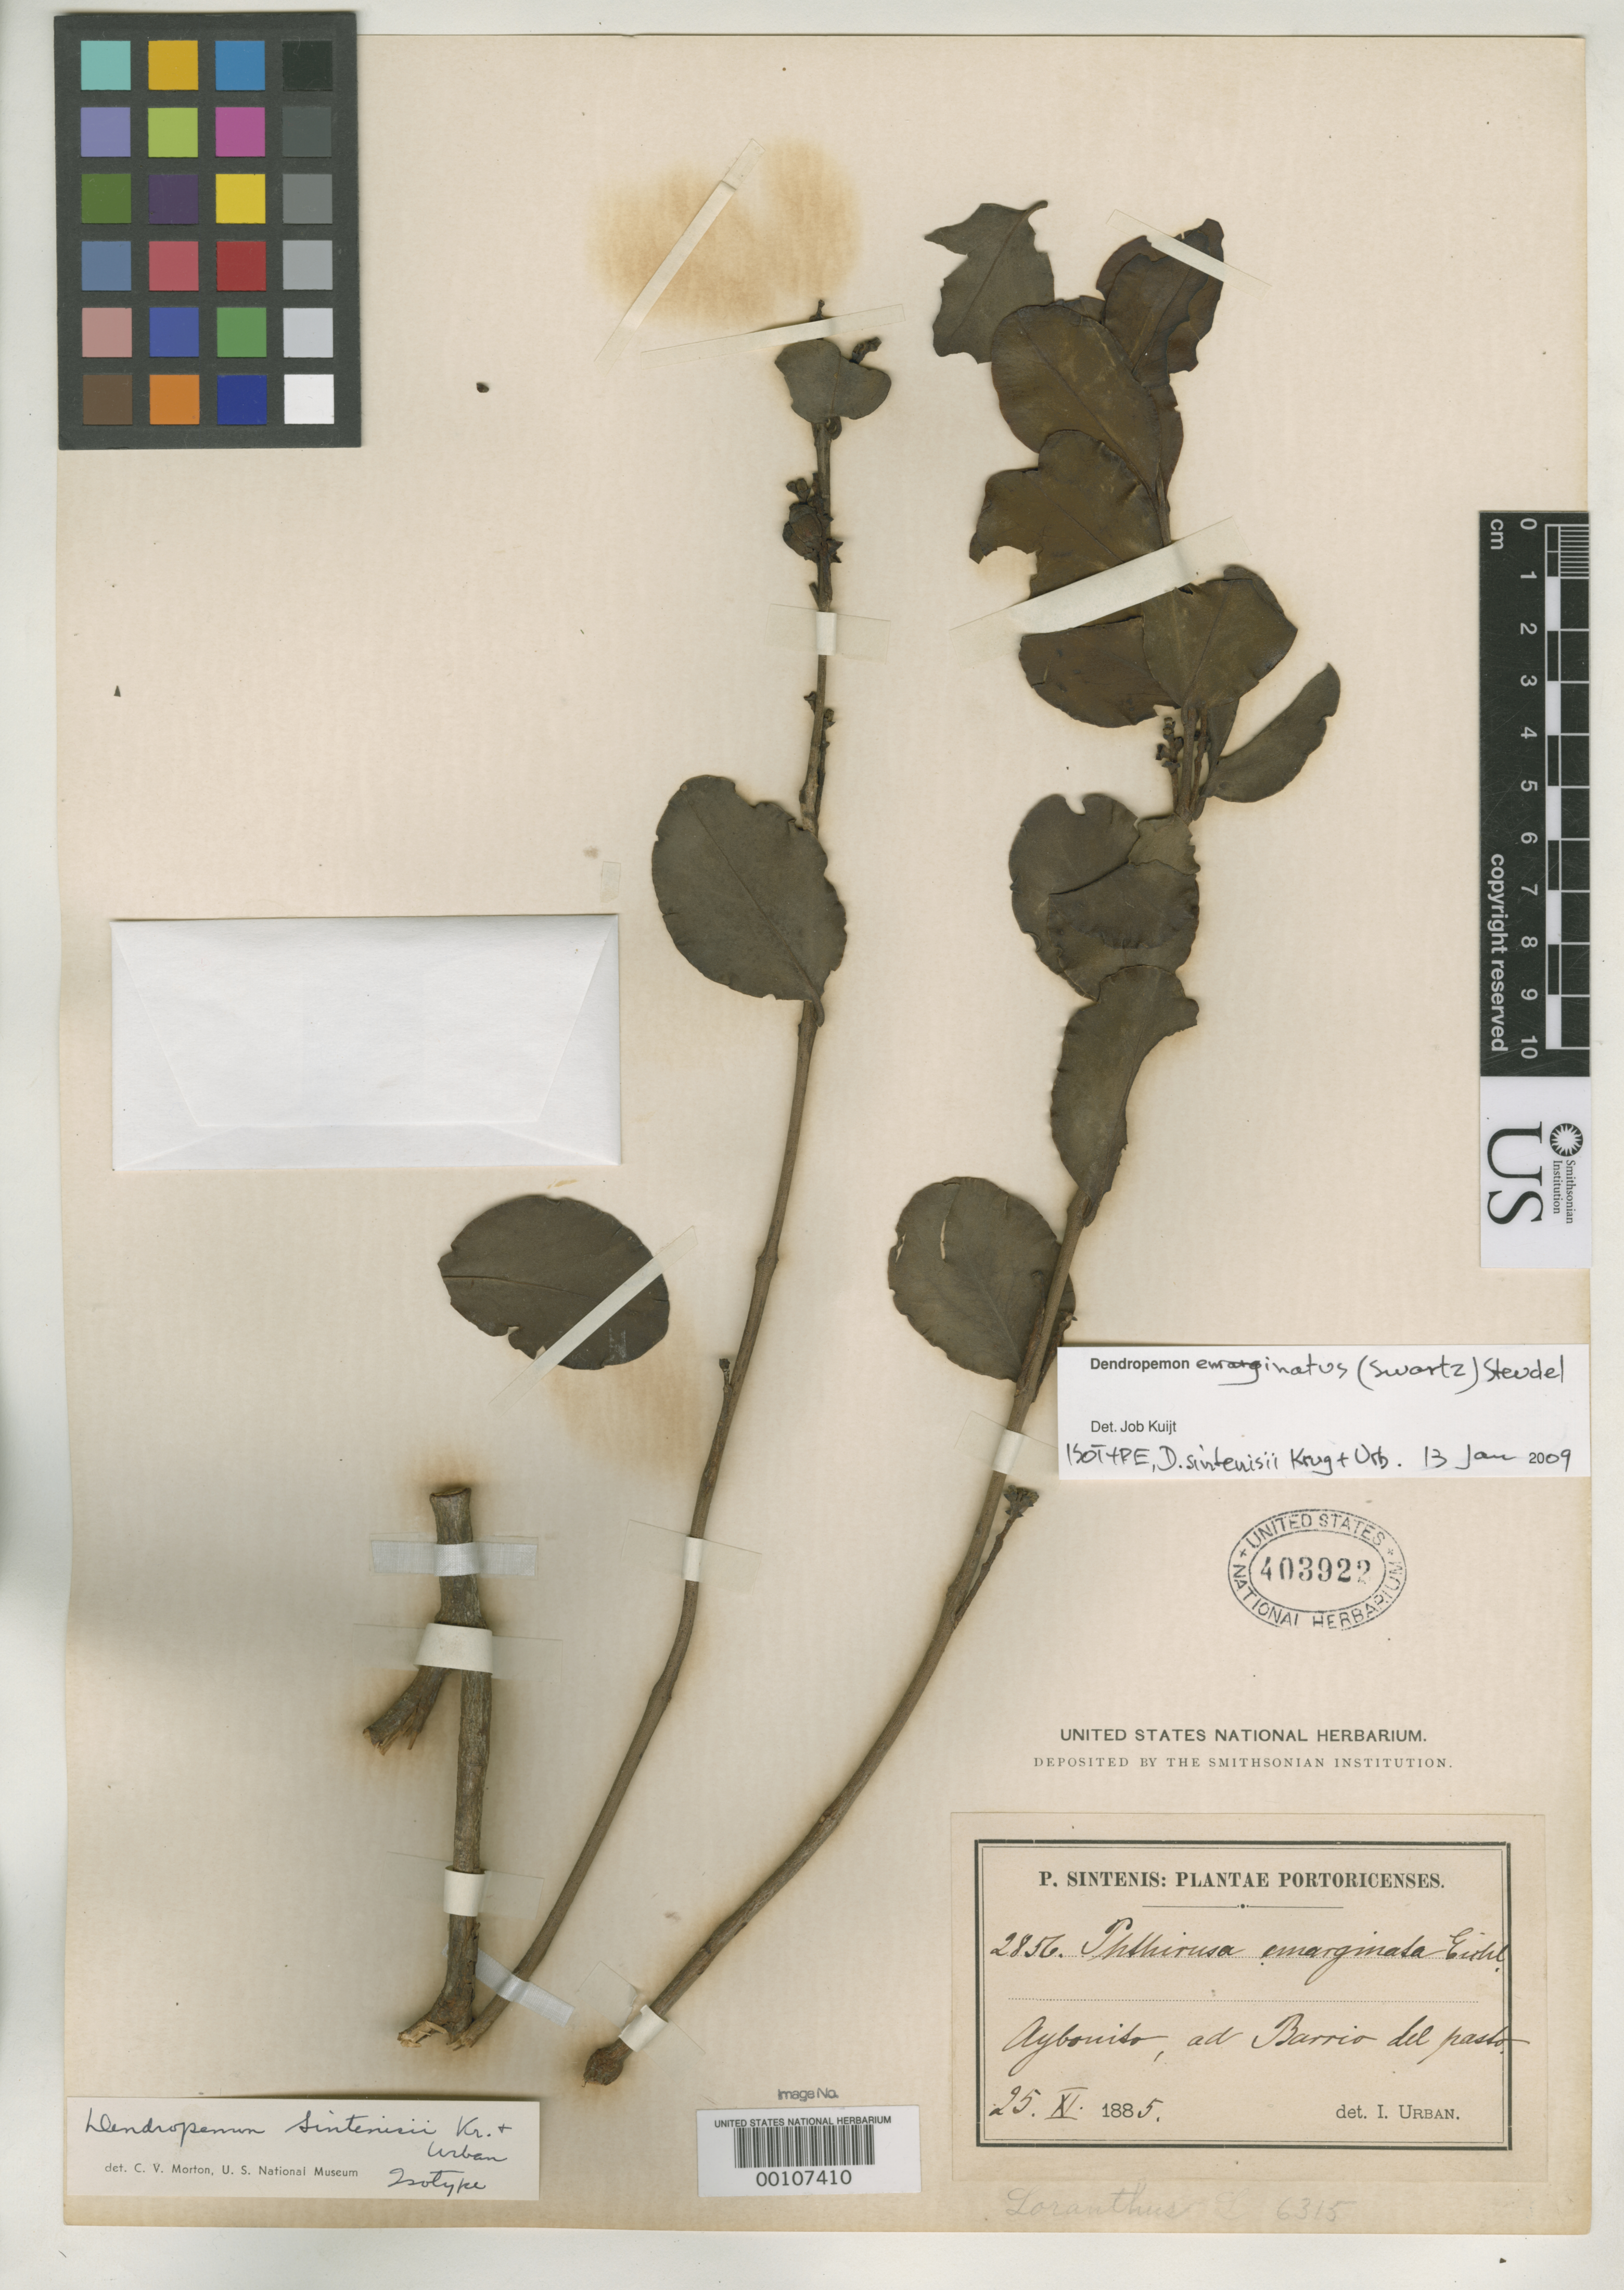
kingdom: Plantae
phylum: Tracheophyta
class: Magnoliopsida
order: Santalales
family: Loranthaceae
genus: Dendropemon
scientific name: Dendropemon sintenisii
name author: Krug & Urb.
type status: Isotype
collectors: P. Sintenis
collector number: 2856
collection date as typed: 25 Nov 1885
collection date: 1885-11-25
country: Puerto Rico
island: Greater Antilles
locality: Sierra de Naguabo ad Rio Blanco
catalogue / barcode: US 403922